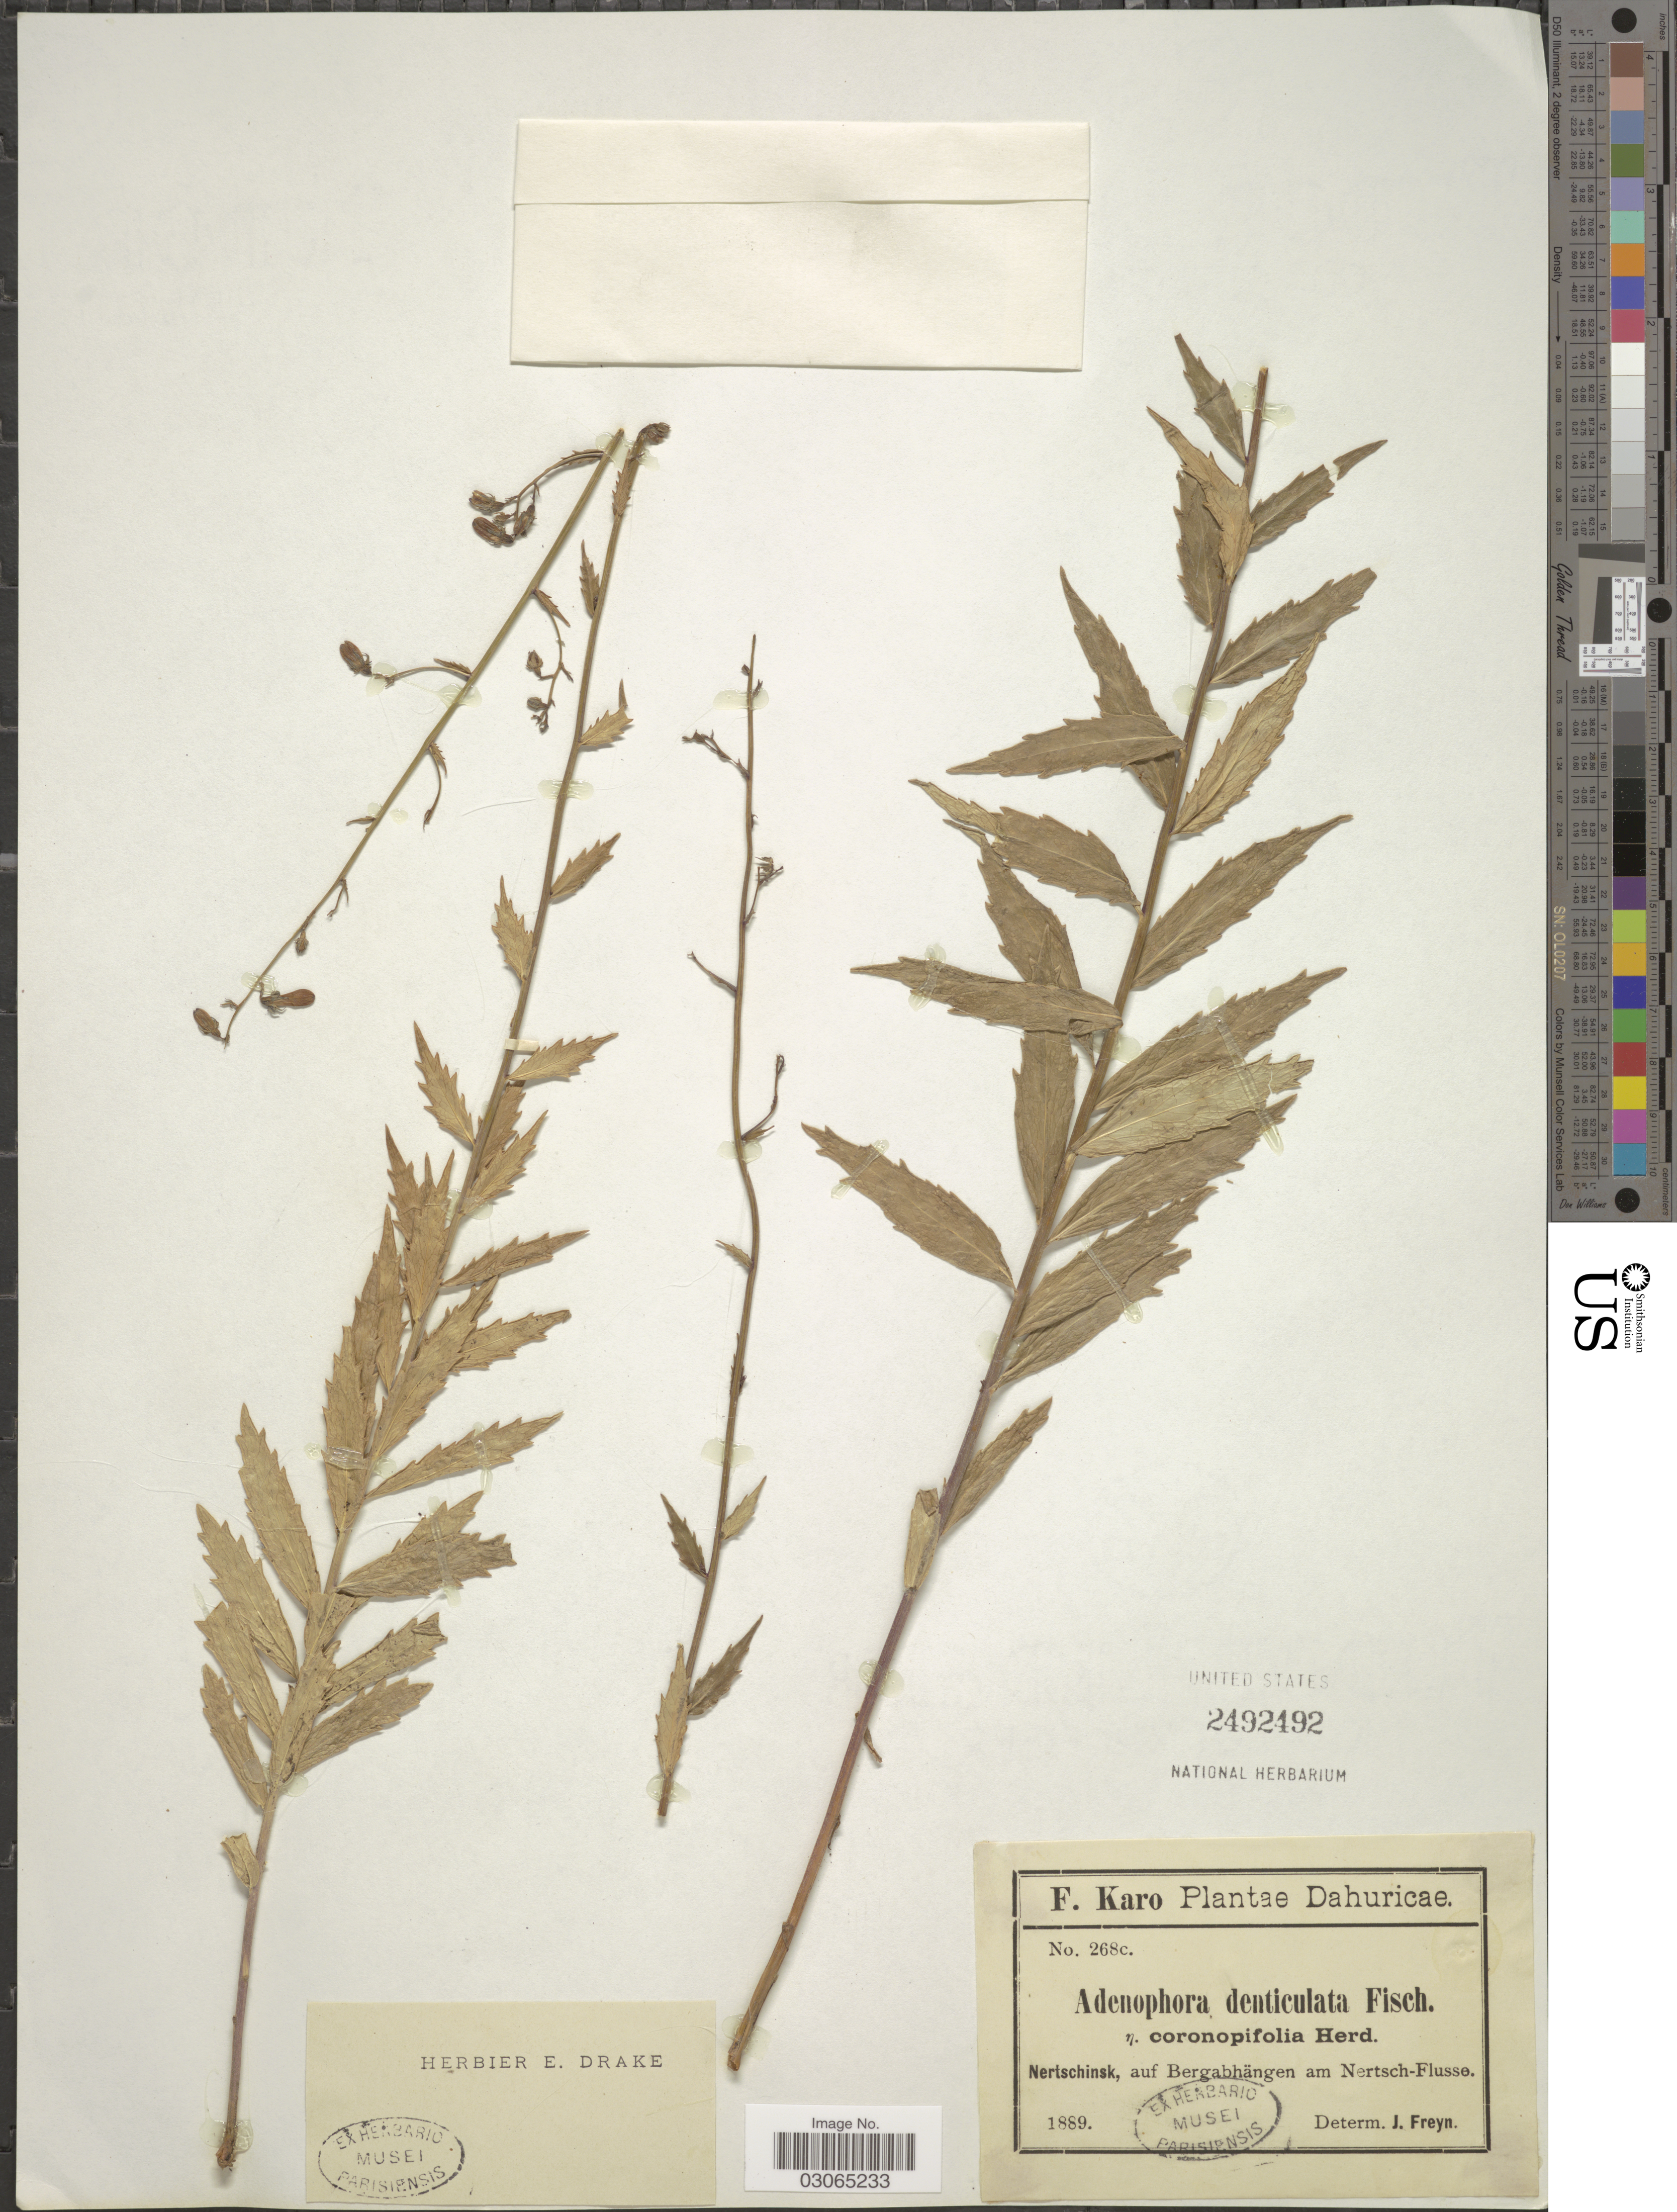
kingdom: Plantae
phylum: Tracheophyta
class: Magnoliopsida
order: Asterales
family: Campanulaceae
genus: Adenophora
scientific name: Adenophora denticulata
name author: Fisch.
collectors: F. Karo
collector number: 268c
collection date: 1889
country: Russian Federation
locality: Dahuricae. Nertschinsk, auf Bergabhängen am Nertsch-Flusse.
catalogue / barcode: US 2492492